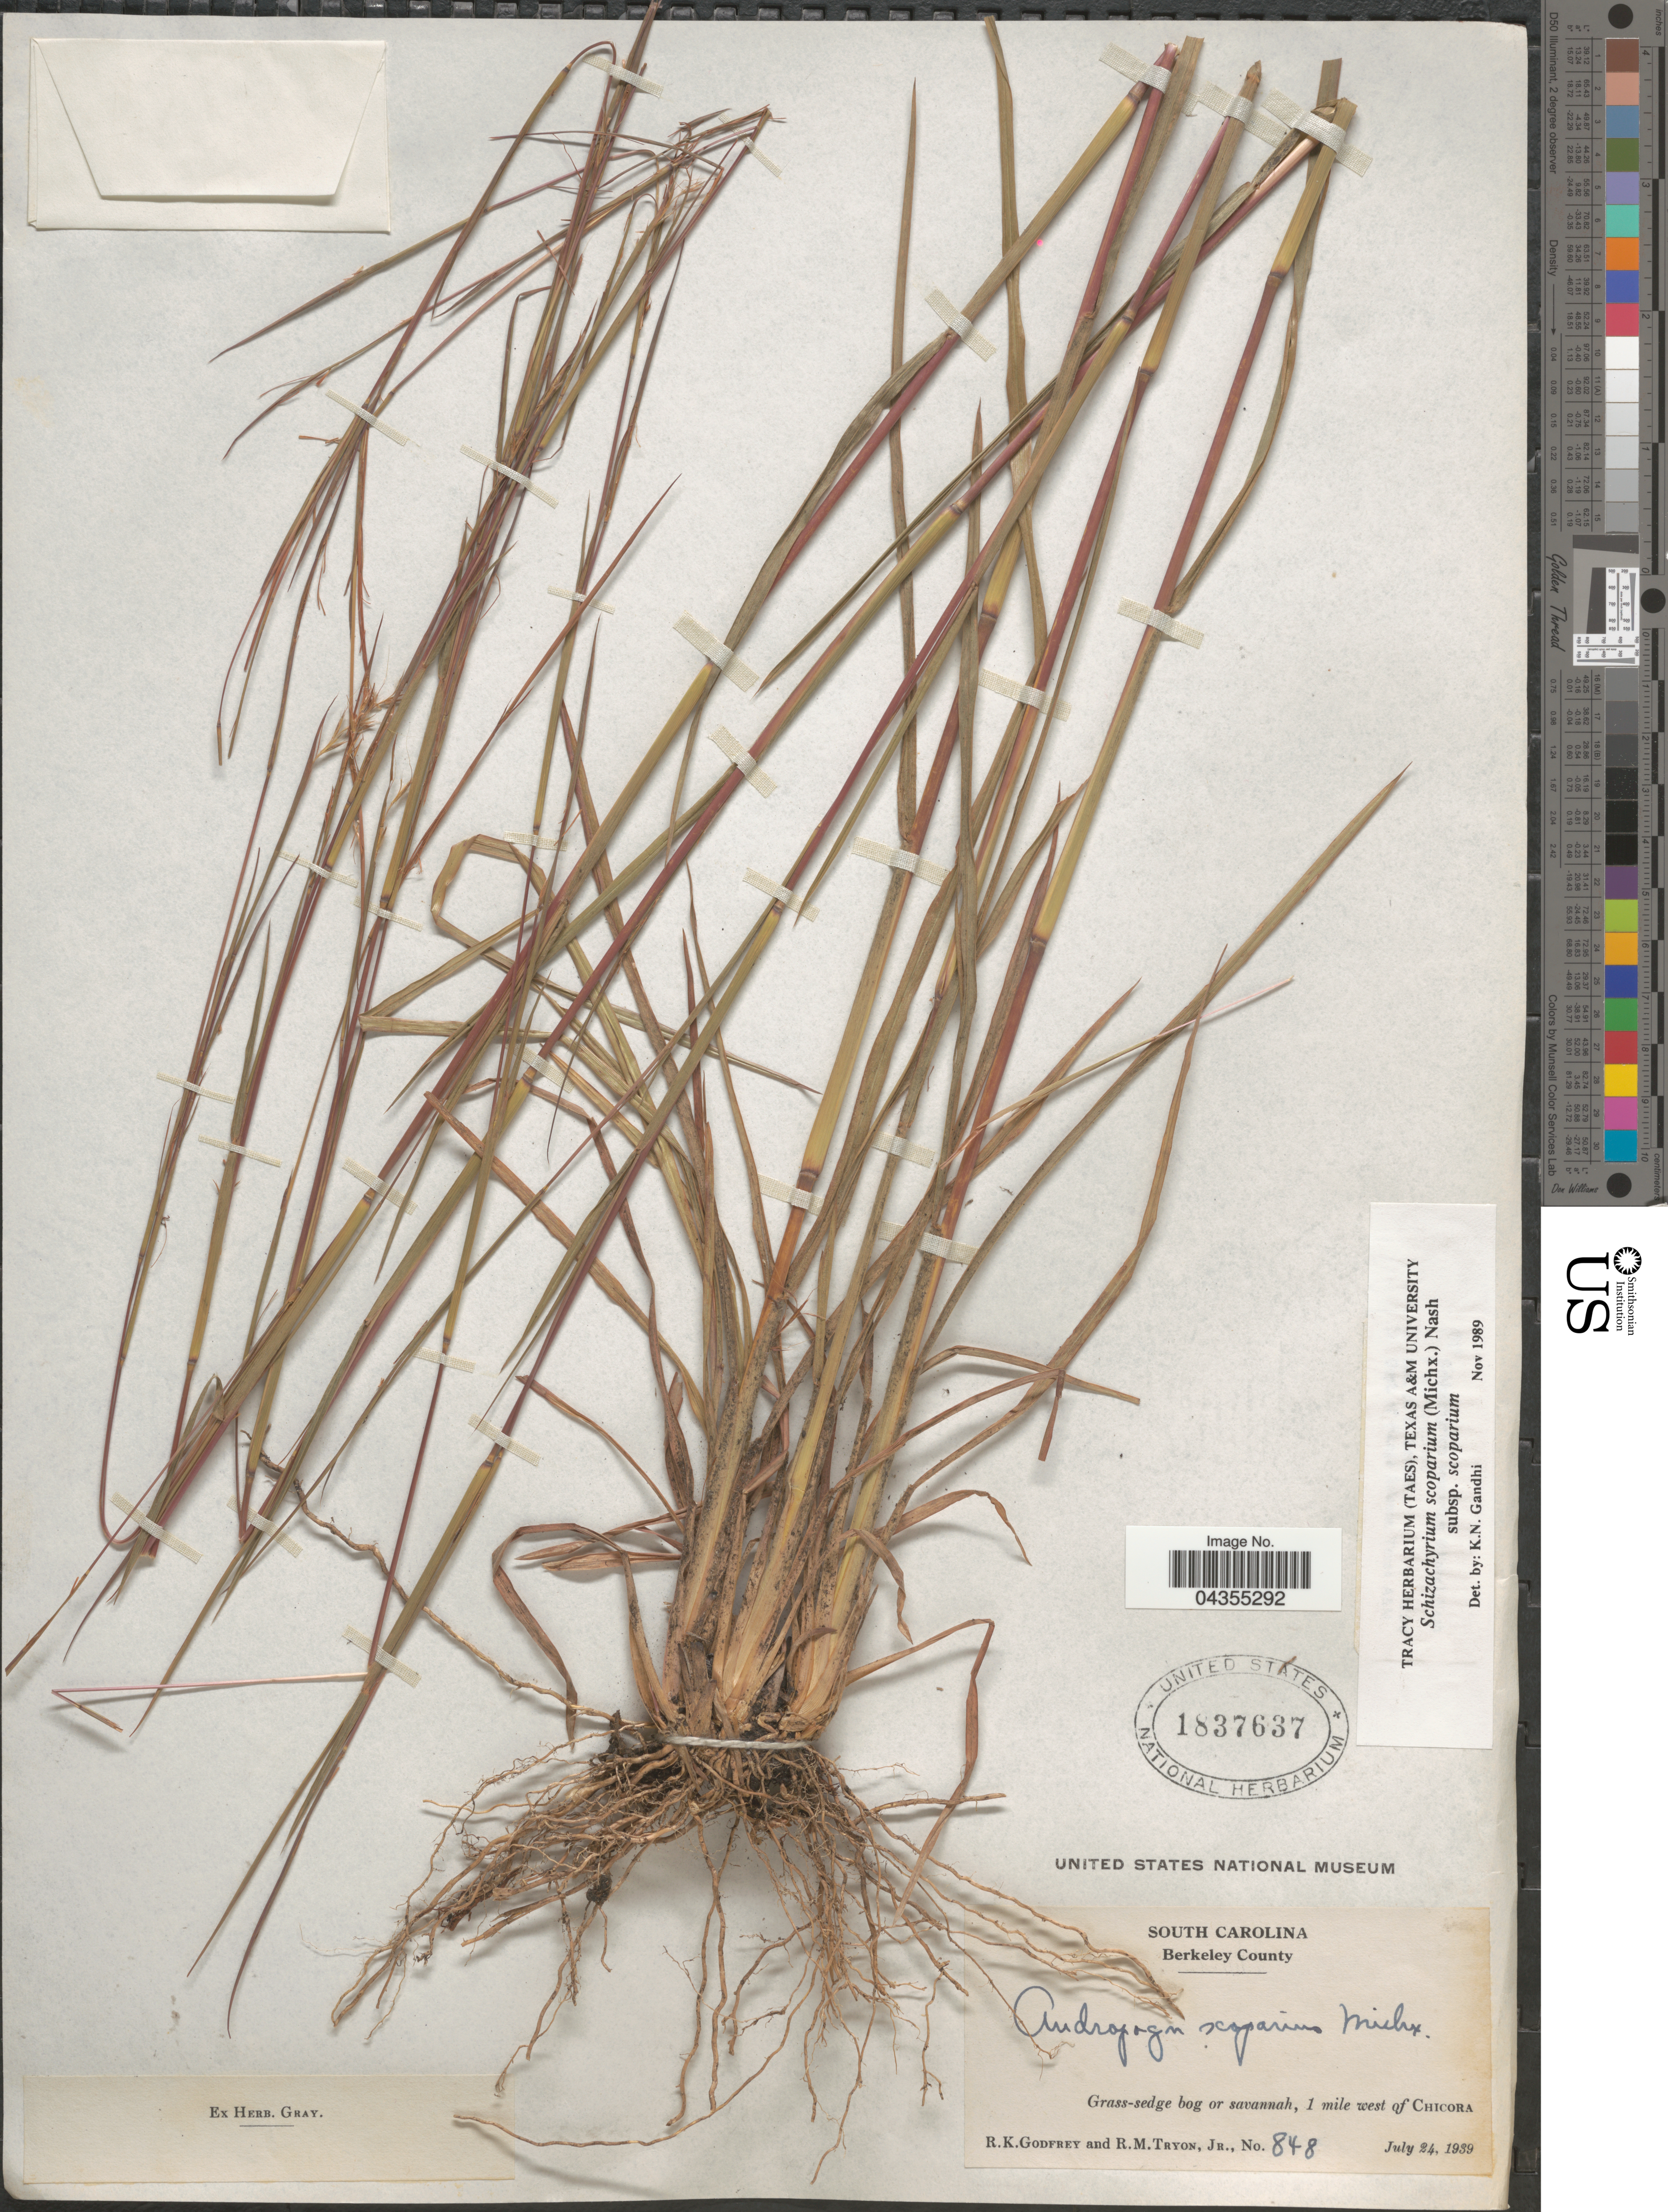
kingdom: Plantae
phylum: Tracheophyta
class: Liliopsida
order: Poales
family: Poaceae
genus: Schizachyrium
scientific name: Schizachyrium scoparium var. scoparium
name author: (Michx.) Nash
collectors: R. K. Godfrey & R. Tryon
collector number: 848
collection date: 1939-07-24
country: United States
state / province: South Carolina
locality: Berkeley County. Grass-sedge bog or savannah, 1 mile east of Chicora.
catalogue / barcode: US 1837637